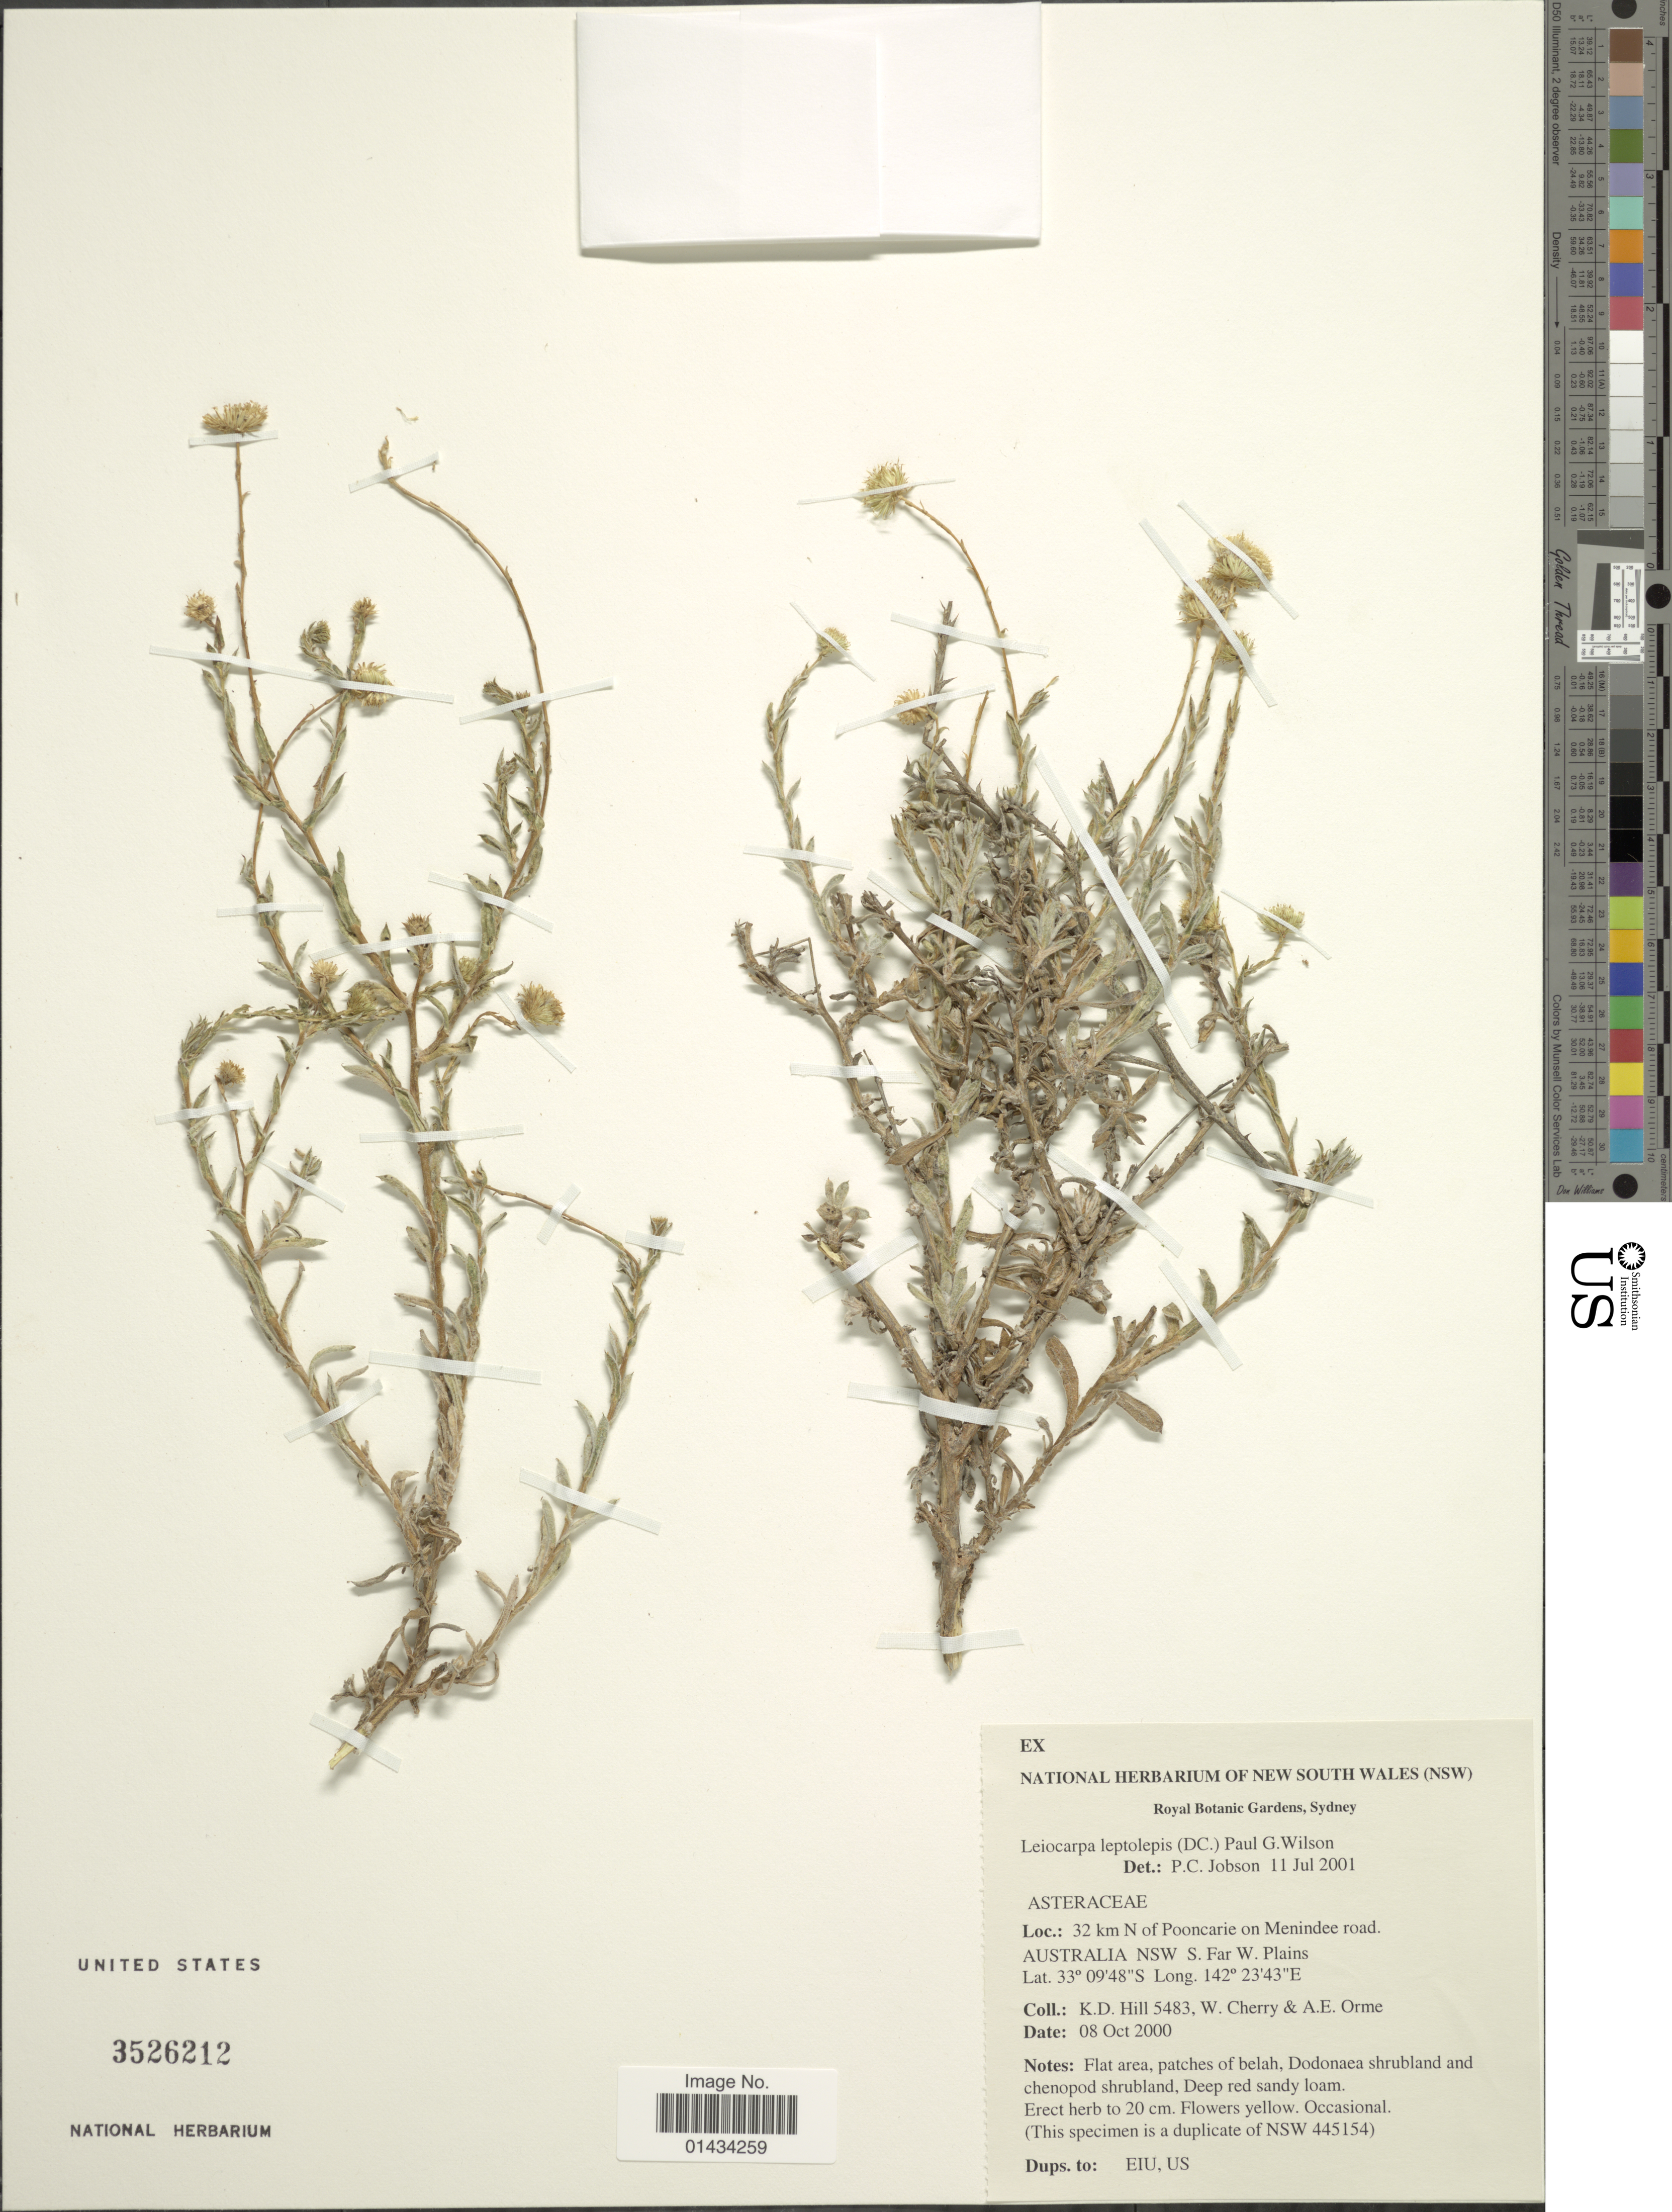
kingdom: Plantae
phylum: Tracheophyta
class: Magnoliopsida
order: Asterales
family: Asteraceae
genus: Leiocarpa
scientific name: Leiocarpa leptolepis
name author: (DC.) Paul G. Wilson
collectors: K. D. Hill, W. A. Cherry & A. Orme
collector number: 5483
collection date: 2000-10-08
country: Australia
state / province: New South Wales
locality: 32 km N of Pooncarie on Menindee road, S. Far W. Plains, flat area, patches of belah, Dodonae shrubland and chenopod shrubland, deep red sandy loam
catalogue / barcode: US 3526212